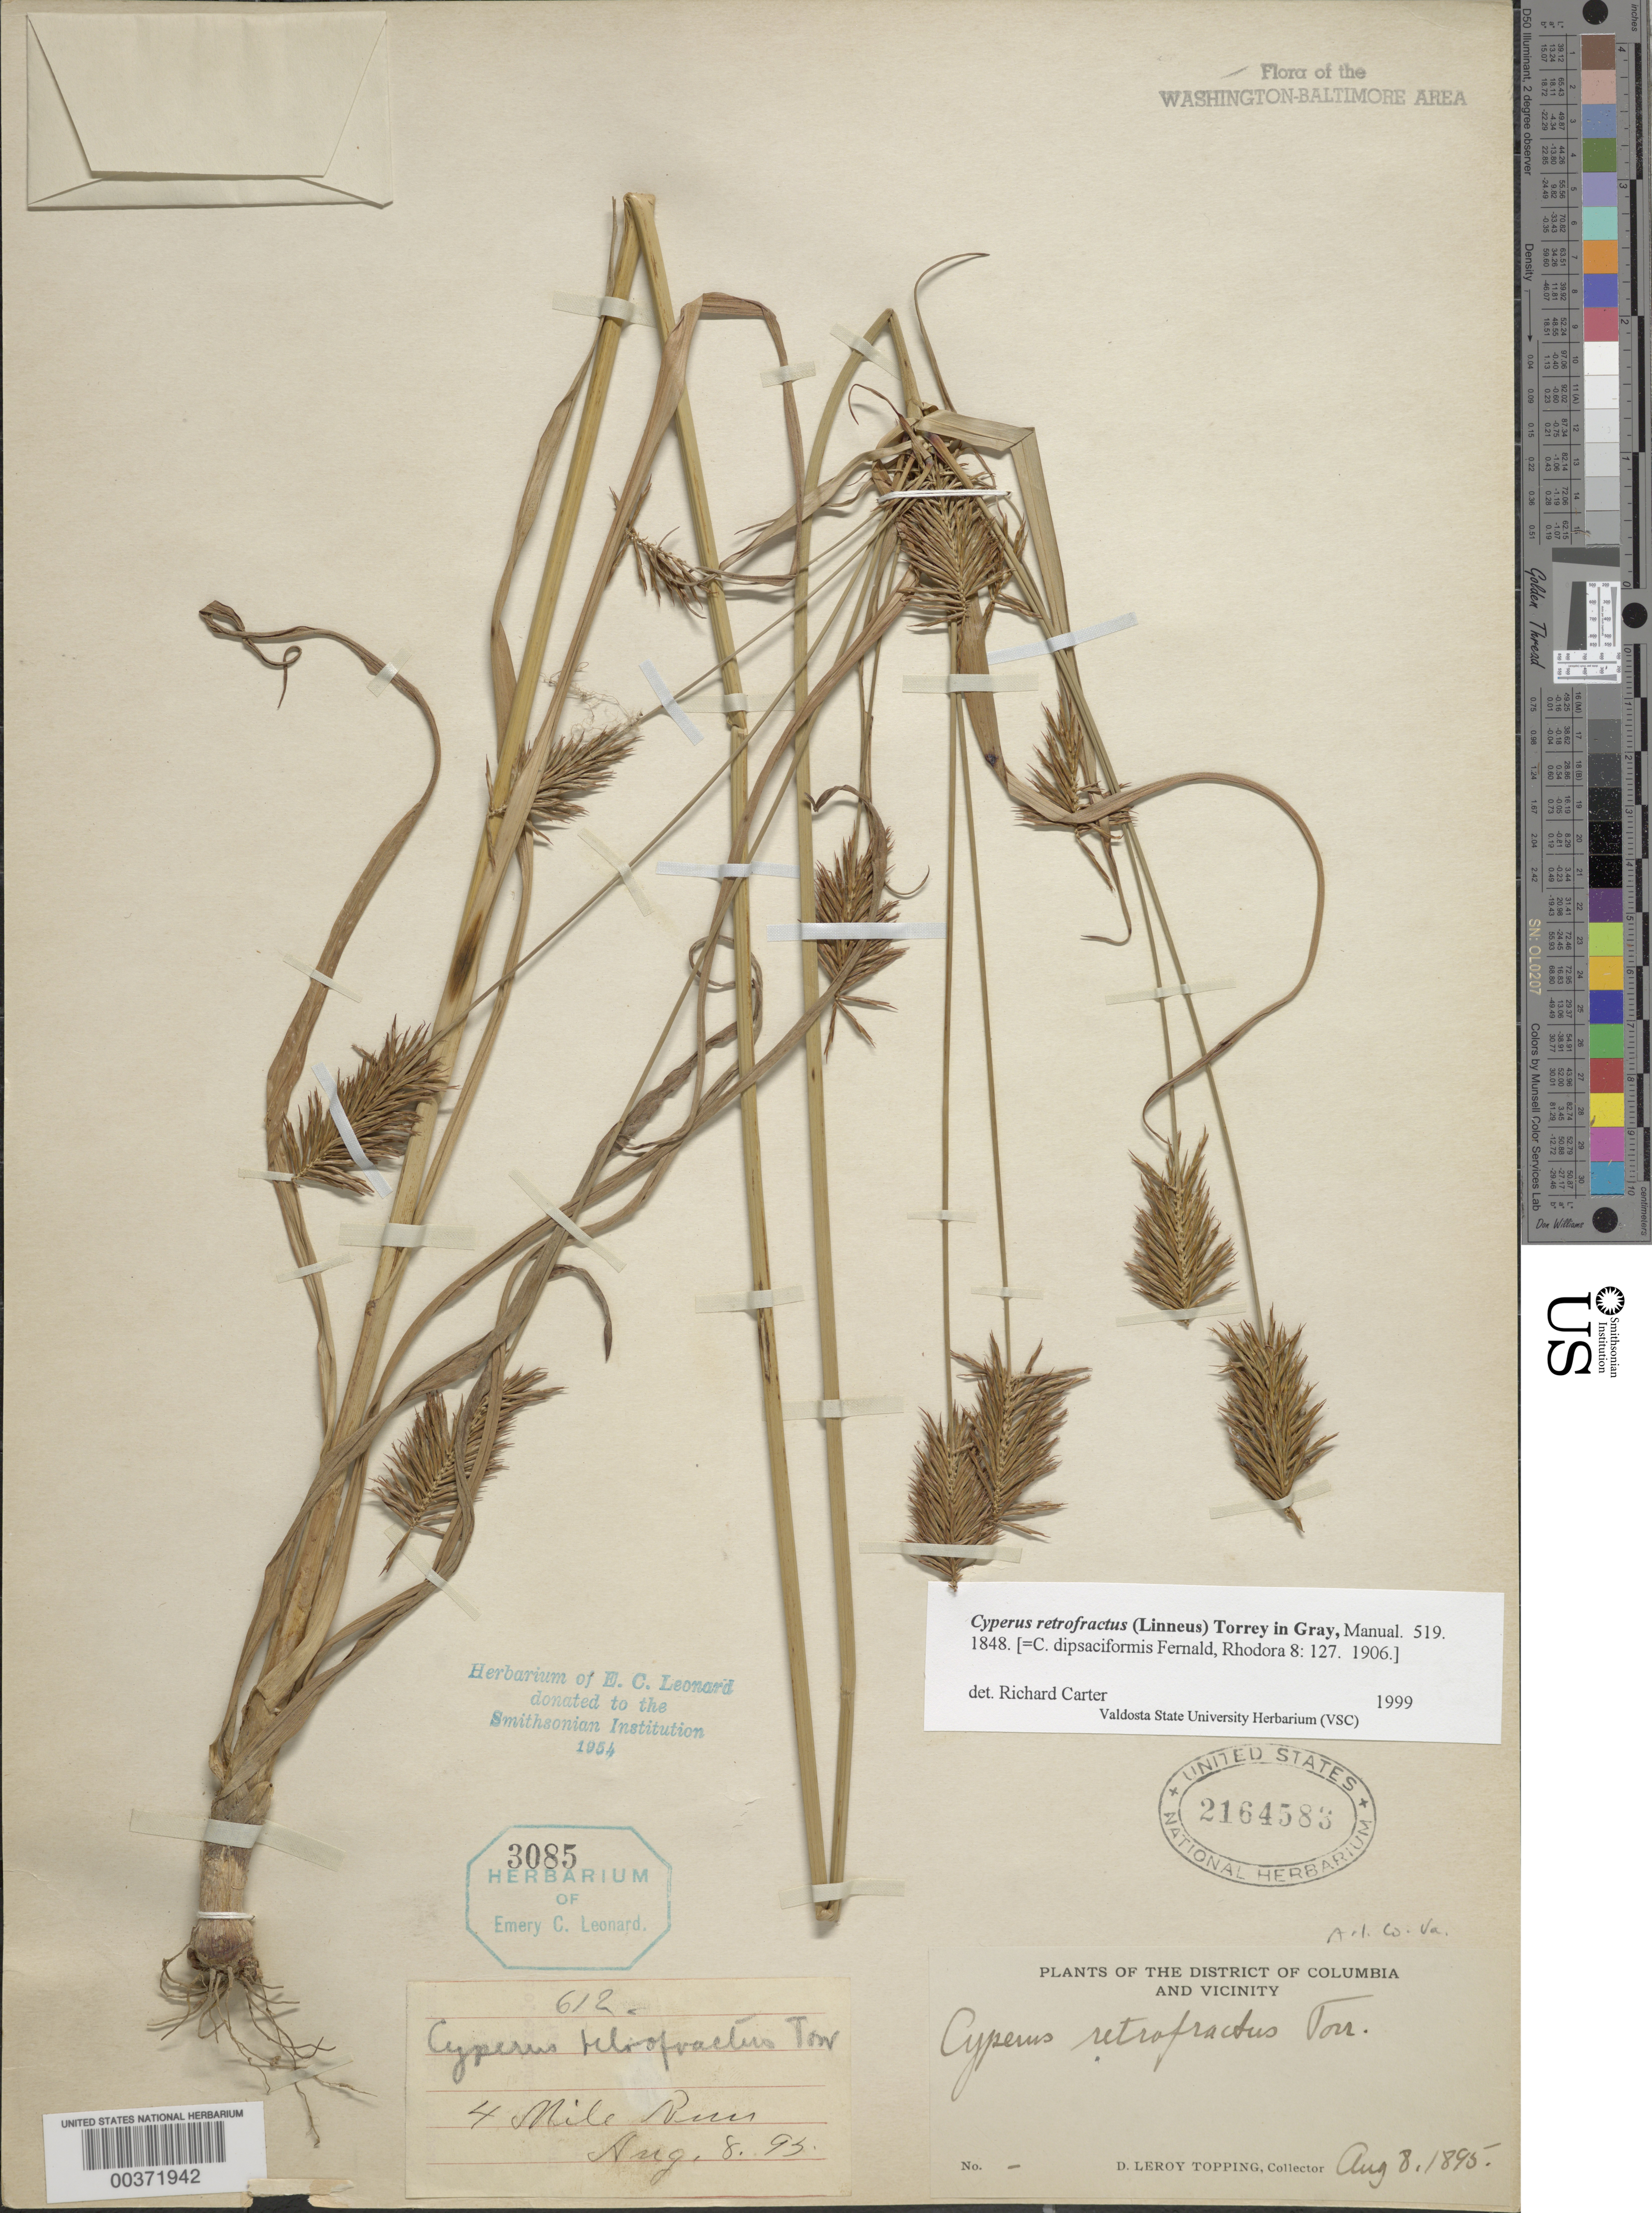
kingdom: Plantae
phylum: Tracheophyta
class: Liliopsida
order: Poales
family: Cyperaceae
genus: Cyperus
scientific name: Cyperus retrofractus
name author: (L.) Torr.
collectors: D. L. Topping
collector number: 612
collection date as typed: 08 Aug 1895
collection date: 1895-08-08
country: United States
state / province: Virginia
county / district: Arlington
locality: Four Mile Run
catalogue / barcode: US 2164583